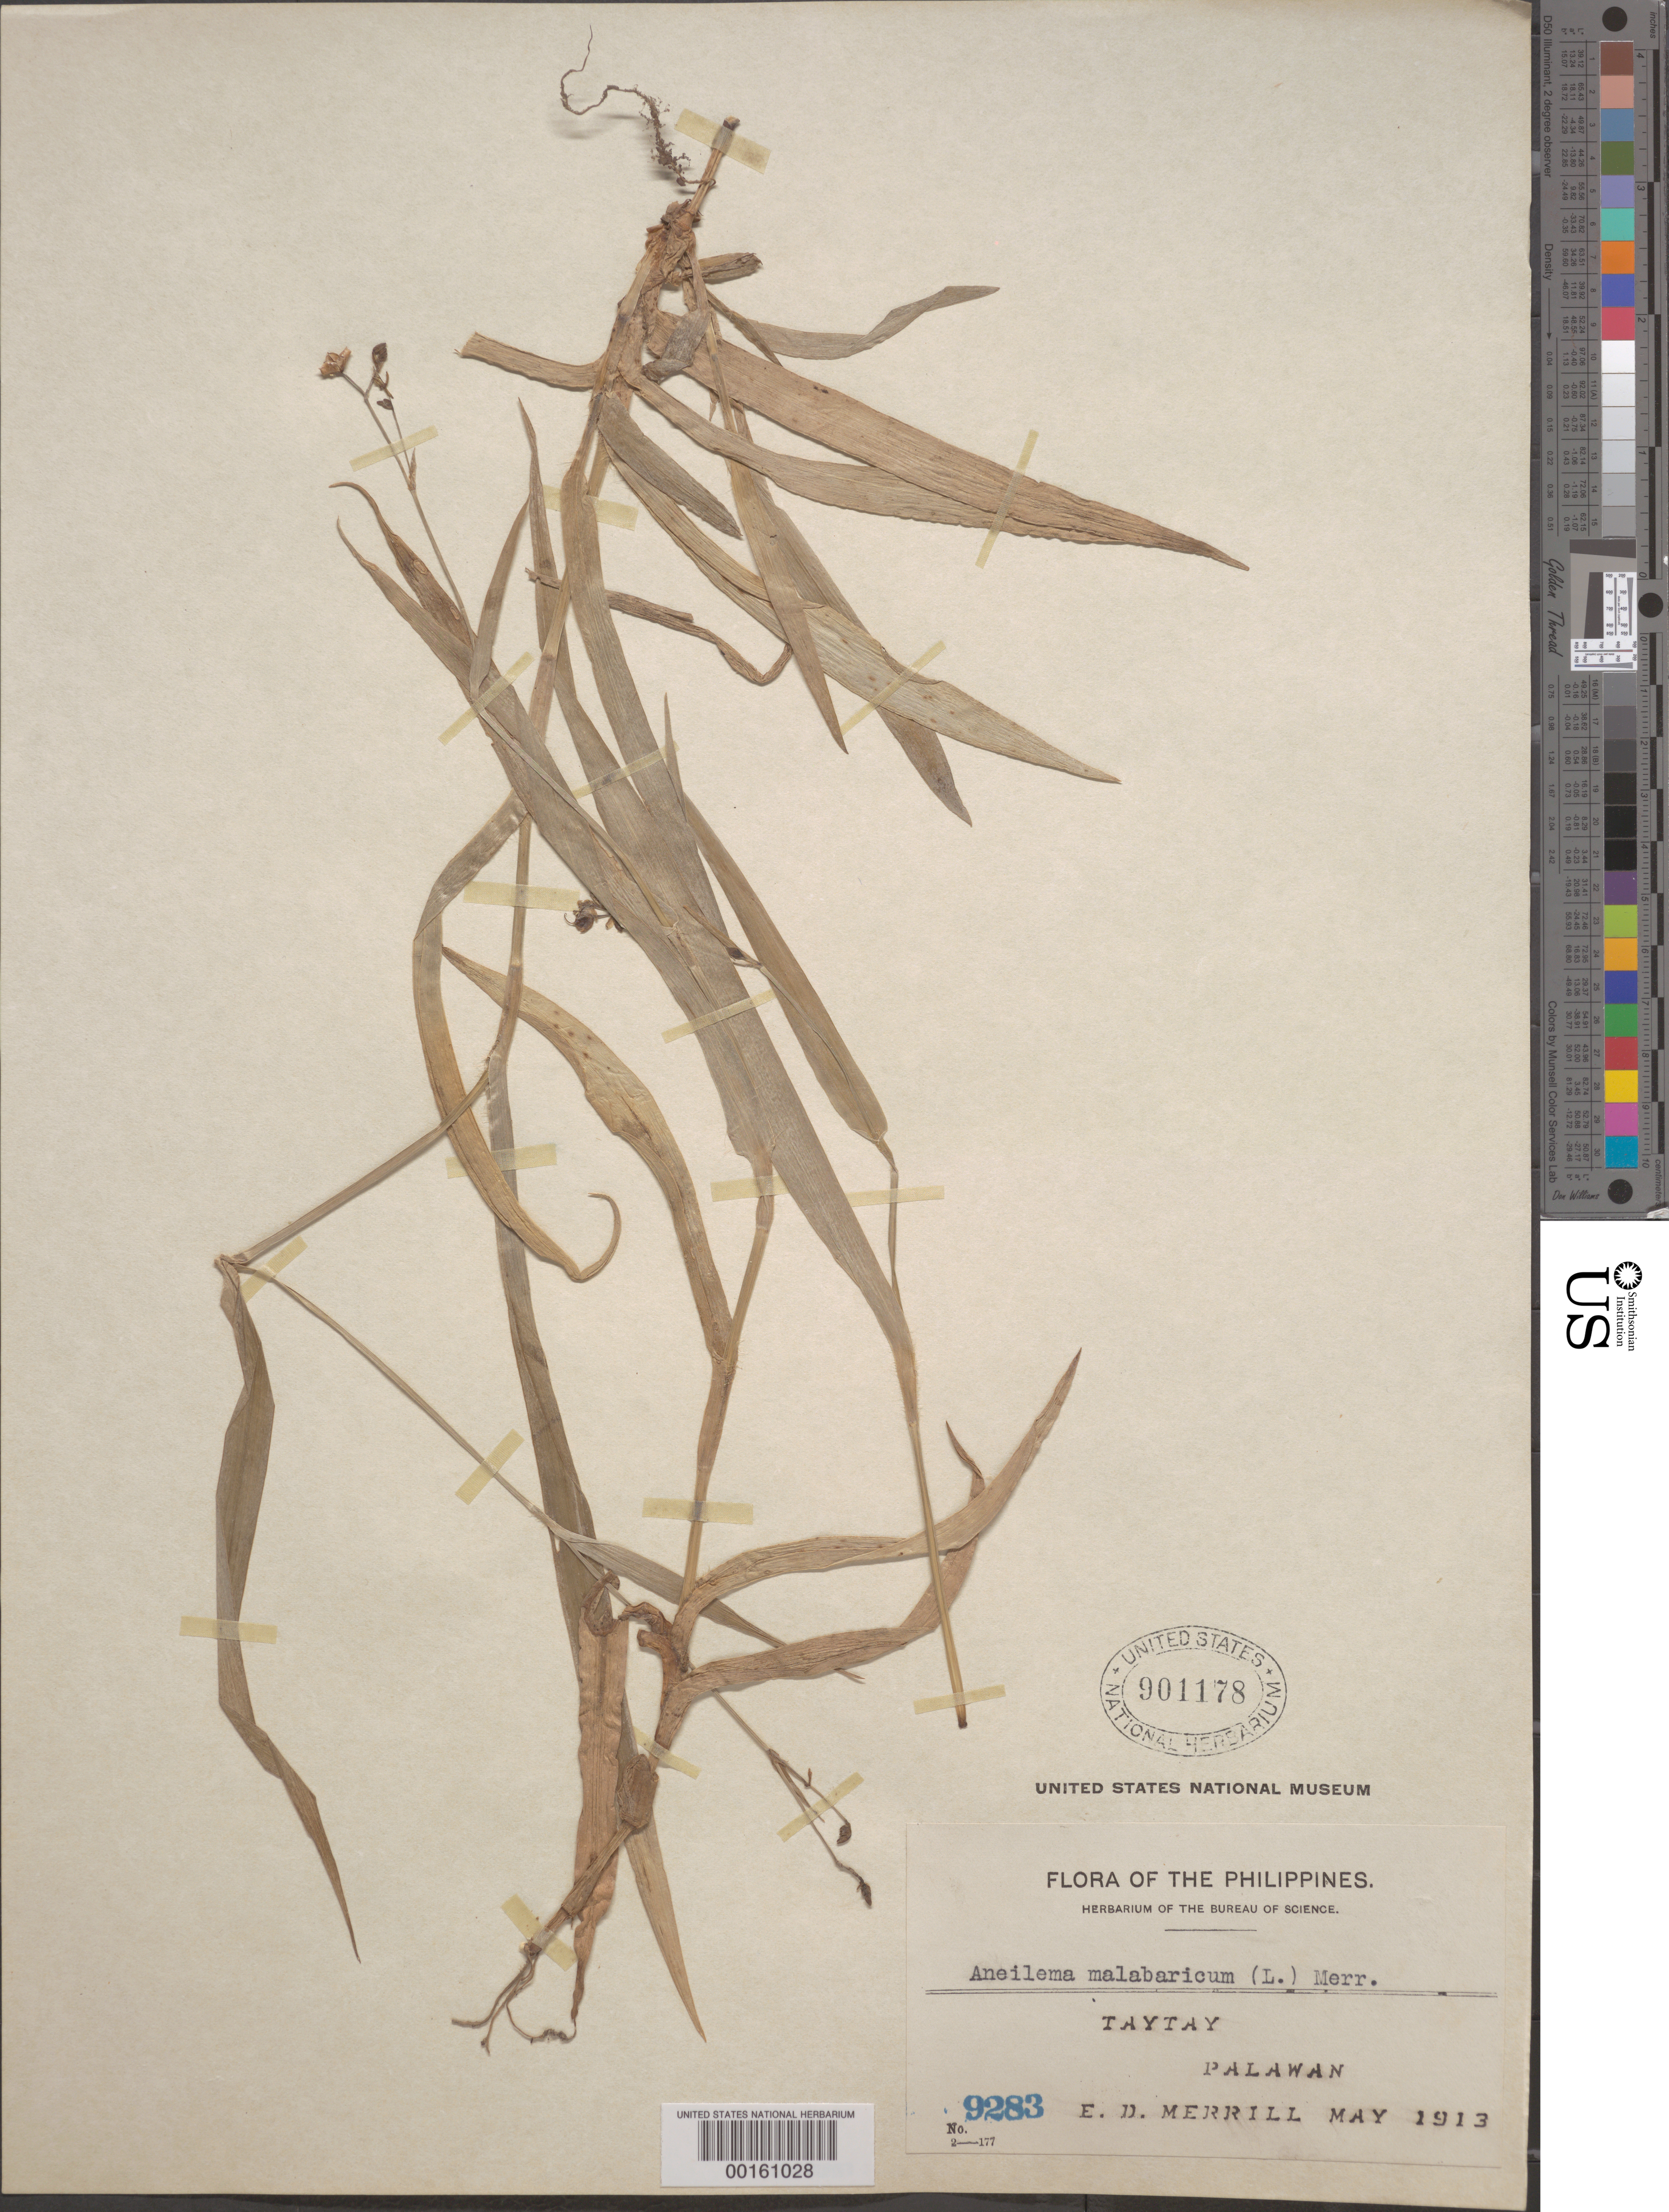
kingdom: Plantae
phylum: Tracheophyta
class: Liliopsida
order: Commelinales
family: Commelinaceae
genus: Murdannia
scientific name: Murdannia nudiflora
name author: (L.) Brenan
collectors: E. D. Merrill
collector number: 9283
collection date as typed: May 1913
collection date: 1913-05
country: Philippines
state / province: Mimaropa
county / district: Palawan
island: Palawan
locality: Taytay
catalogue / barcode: US 901178